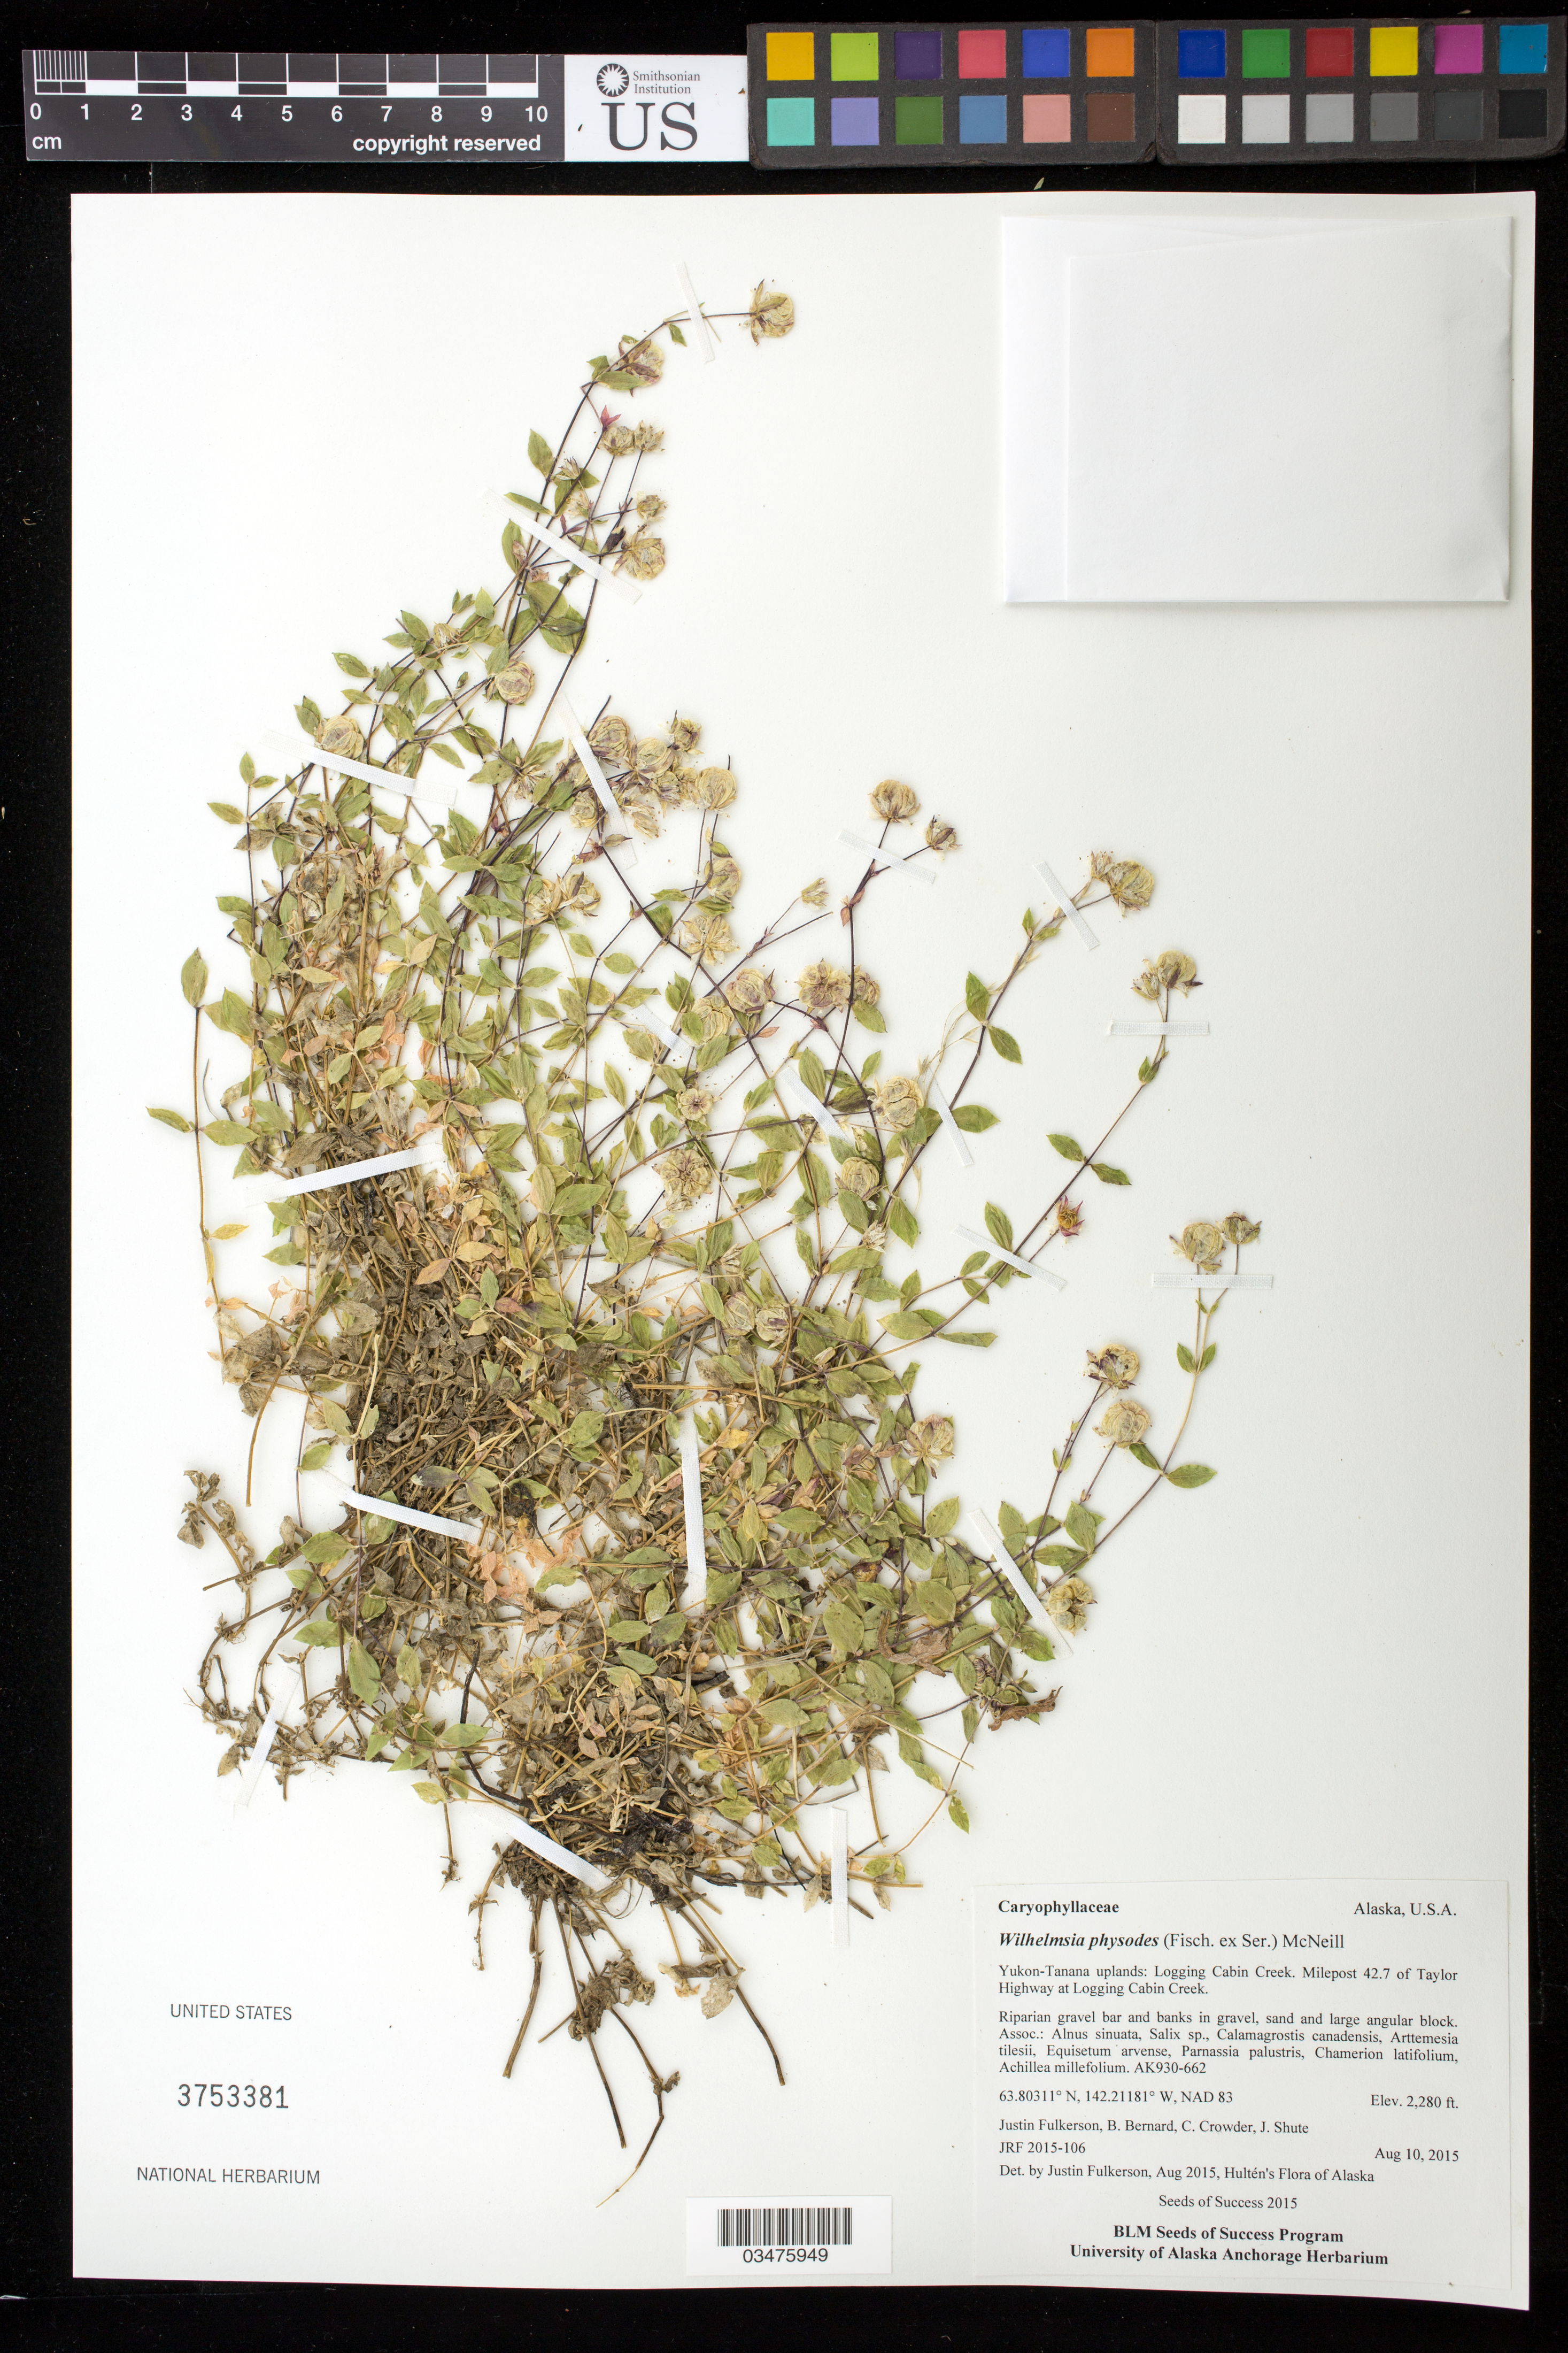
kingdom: Plantae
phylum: Tracheophyta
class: Magnoliopsida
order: Caryophyllales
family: Caryophyllaceae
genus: Wilhelmsia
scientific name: Wilhelmsia physodes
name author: (Fisch. ex Ser.) McNeill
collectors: J. Fulkerson, C. Crowder, J. Shute & B. Bernard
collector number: OR110-662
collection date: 2015-08-10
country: United States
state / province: Alaska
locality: Yukon-Tanana Uplands, Logging Cabin Creek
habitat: Riparian gravel bar and banks in gravel, sand and large angular block.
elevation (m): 695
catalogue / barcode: US 3753381